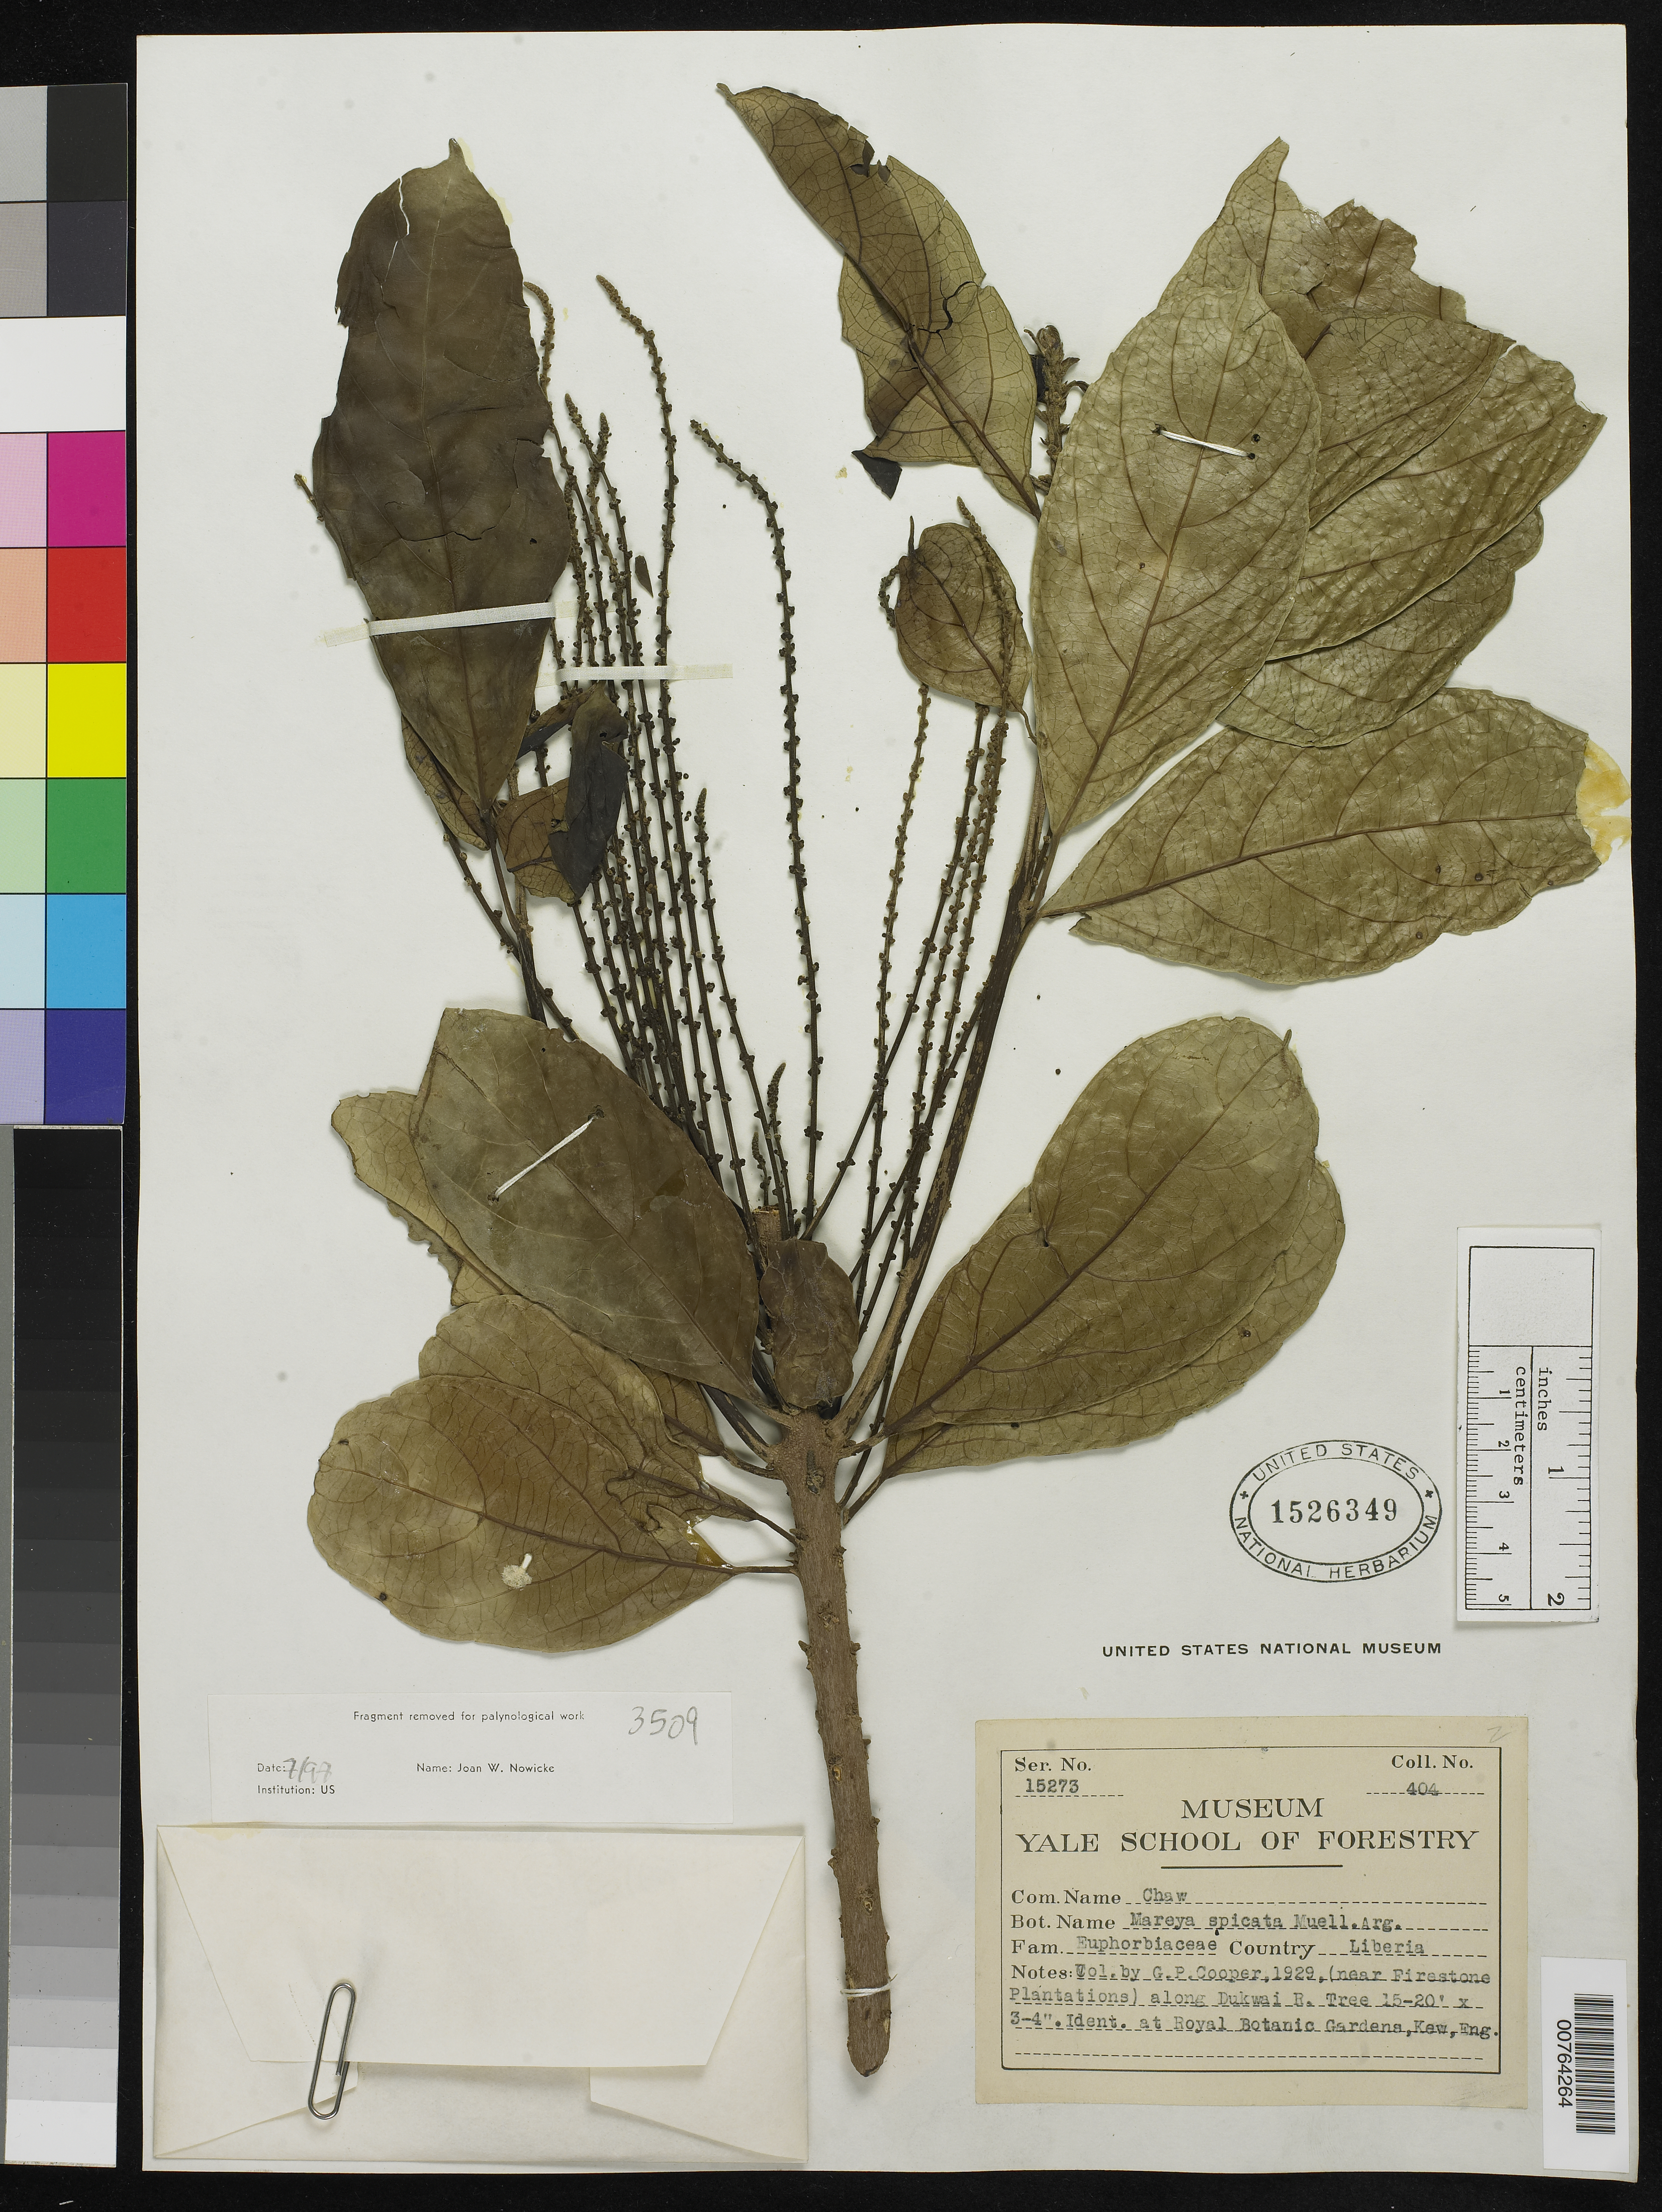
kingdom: Plantae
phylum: Tracheophyta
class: Magnoliopsida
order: Malpighiales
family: Euphorbiaceae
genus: Mareya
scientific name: Mareya spicata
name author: Baill.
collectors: G. Cooper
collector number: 404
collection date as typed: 1929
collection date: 1929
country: Liberia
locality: (near Firestone Plantations) along Dukwai River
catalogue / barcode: US 1526349